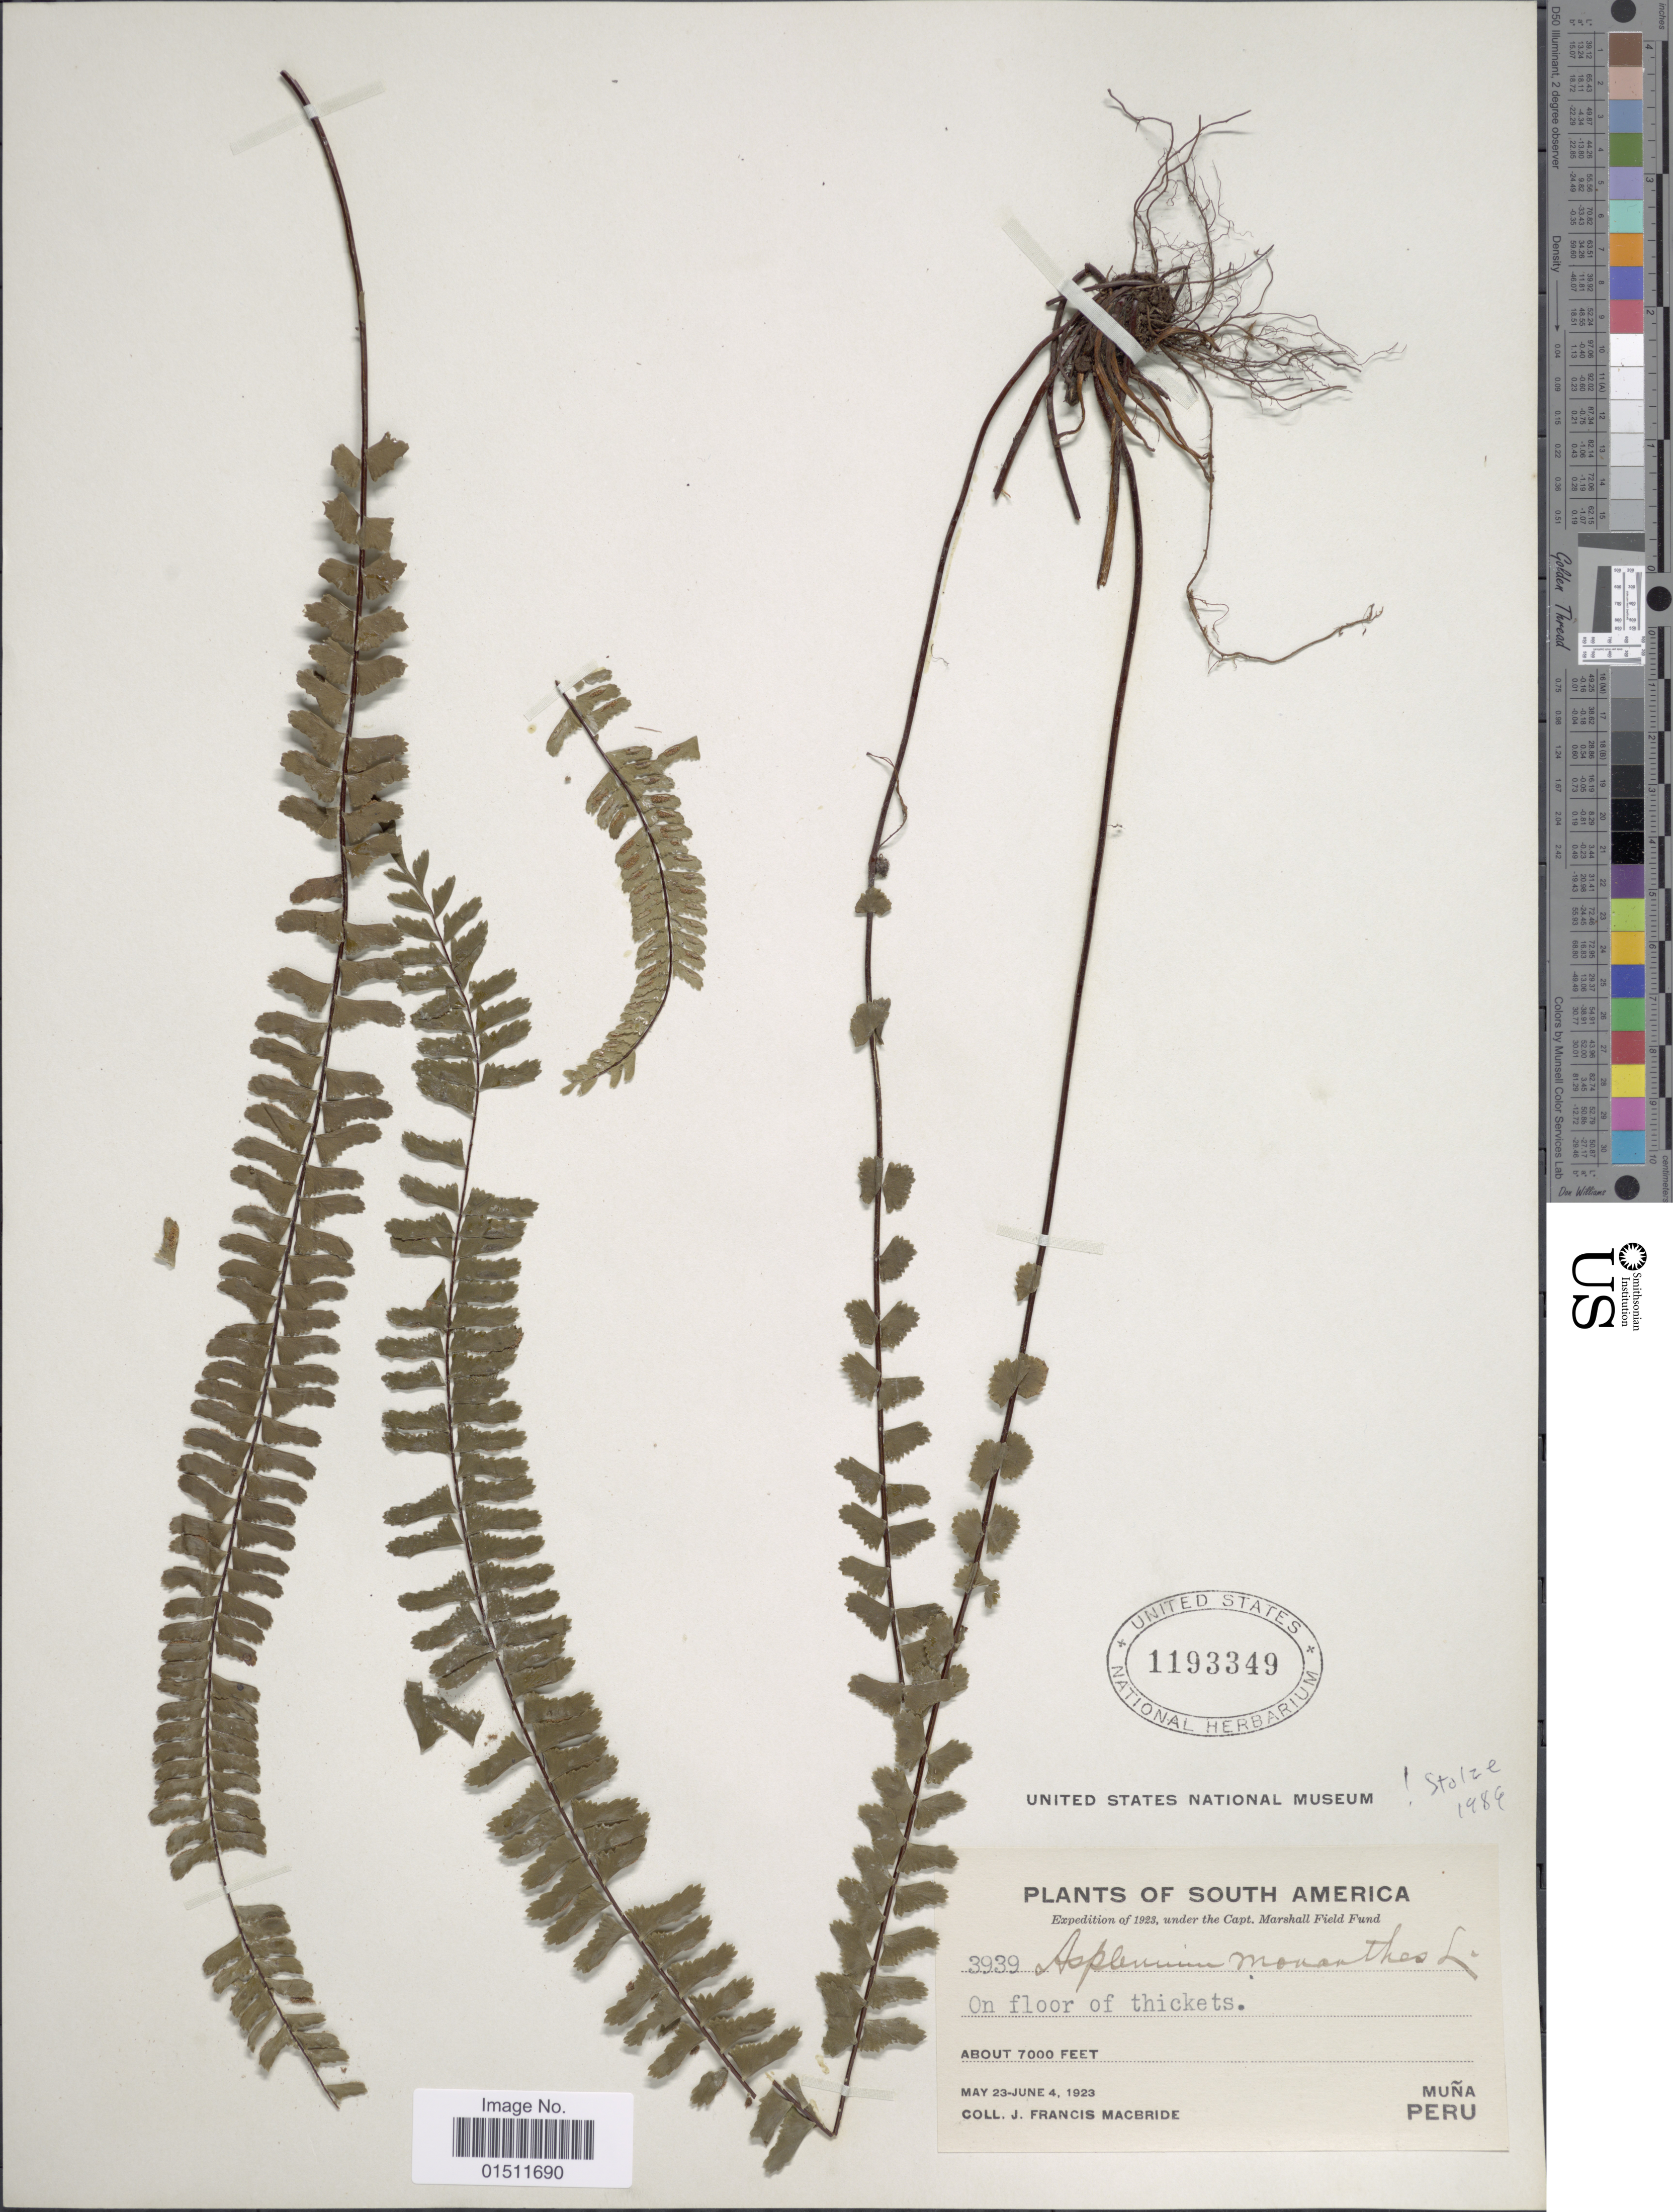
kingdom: Plantae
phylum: Tracheophyta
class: Polypodiopsida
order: Polypodiales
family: Aspleniaceae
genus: Asplenium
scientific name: Asplenium monanthes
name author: L.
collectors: J. F. Macbride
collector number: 3939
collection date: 1923-05-23/1923-06-04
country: Peru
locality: Muña.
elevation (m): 2134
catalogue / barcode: US 1193349